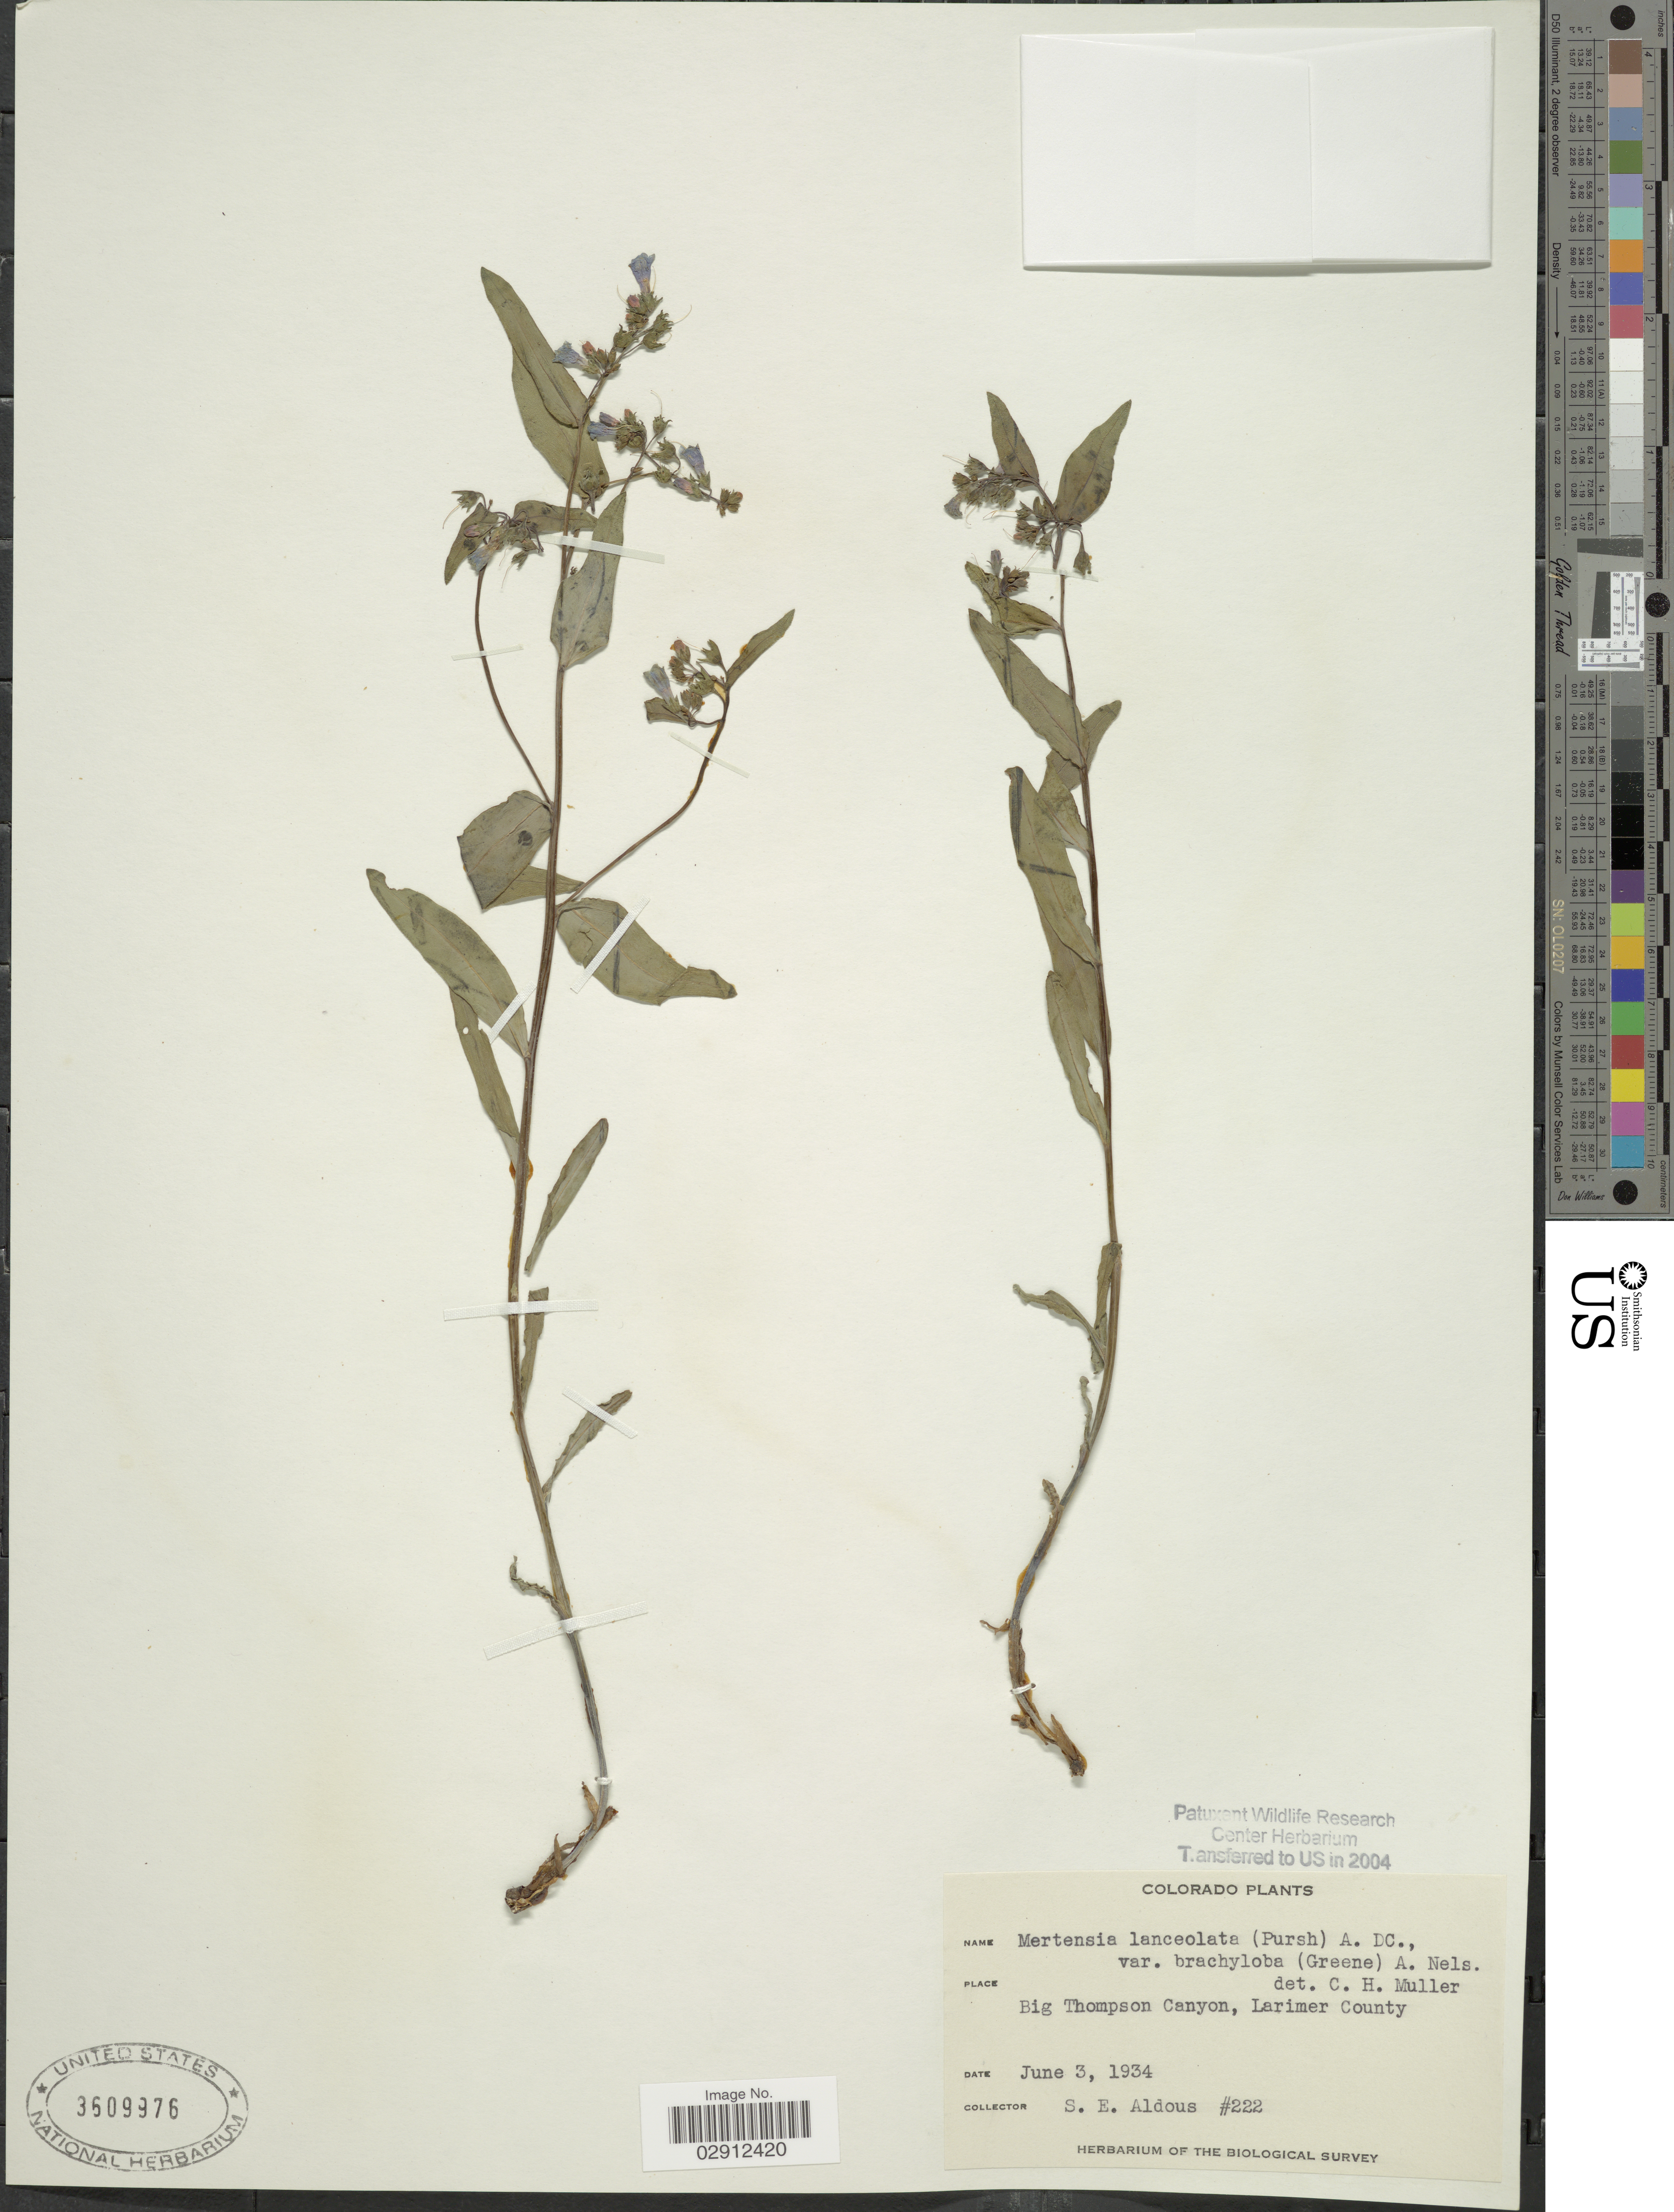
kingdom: Plantae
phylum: Tracheophyta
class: Magnoliopsida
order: Boraginales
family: Boraginaceae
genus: Mertensia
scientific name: Mertensia lanceolata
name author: (Pursh) DC. ex A. DC.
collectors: S. Aldous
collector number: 222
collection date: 1934-06-03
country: United States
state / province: Colorado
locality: Big Thompson Canyon, Larimer County.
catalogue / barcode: US 3609976